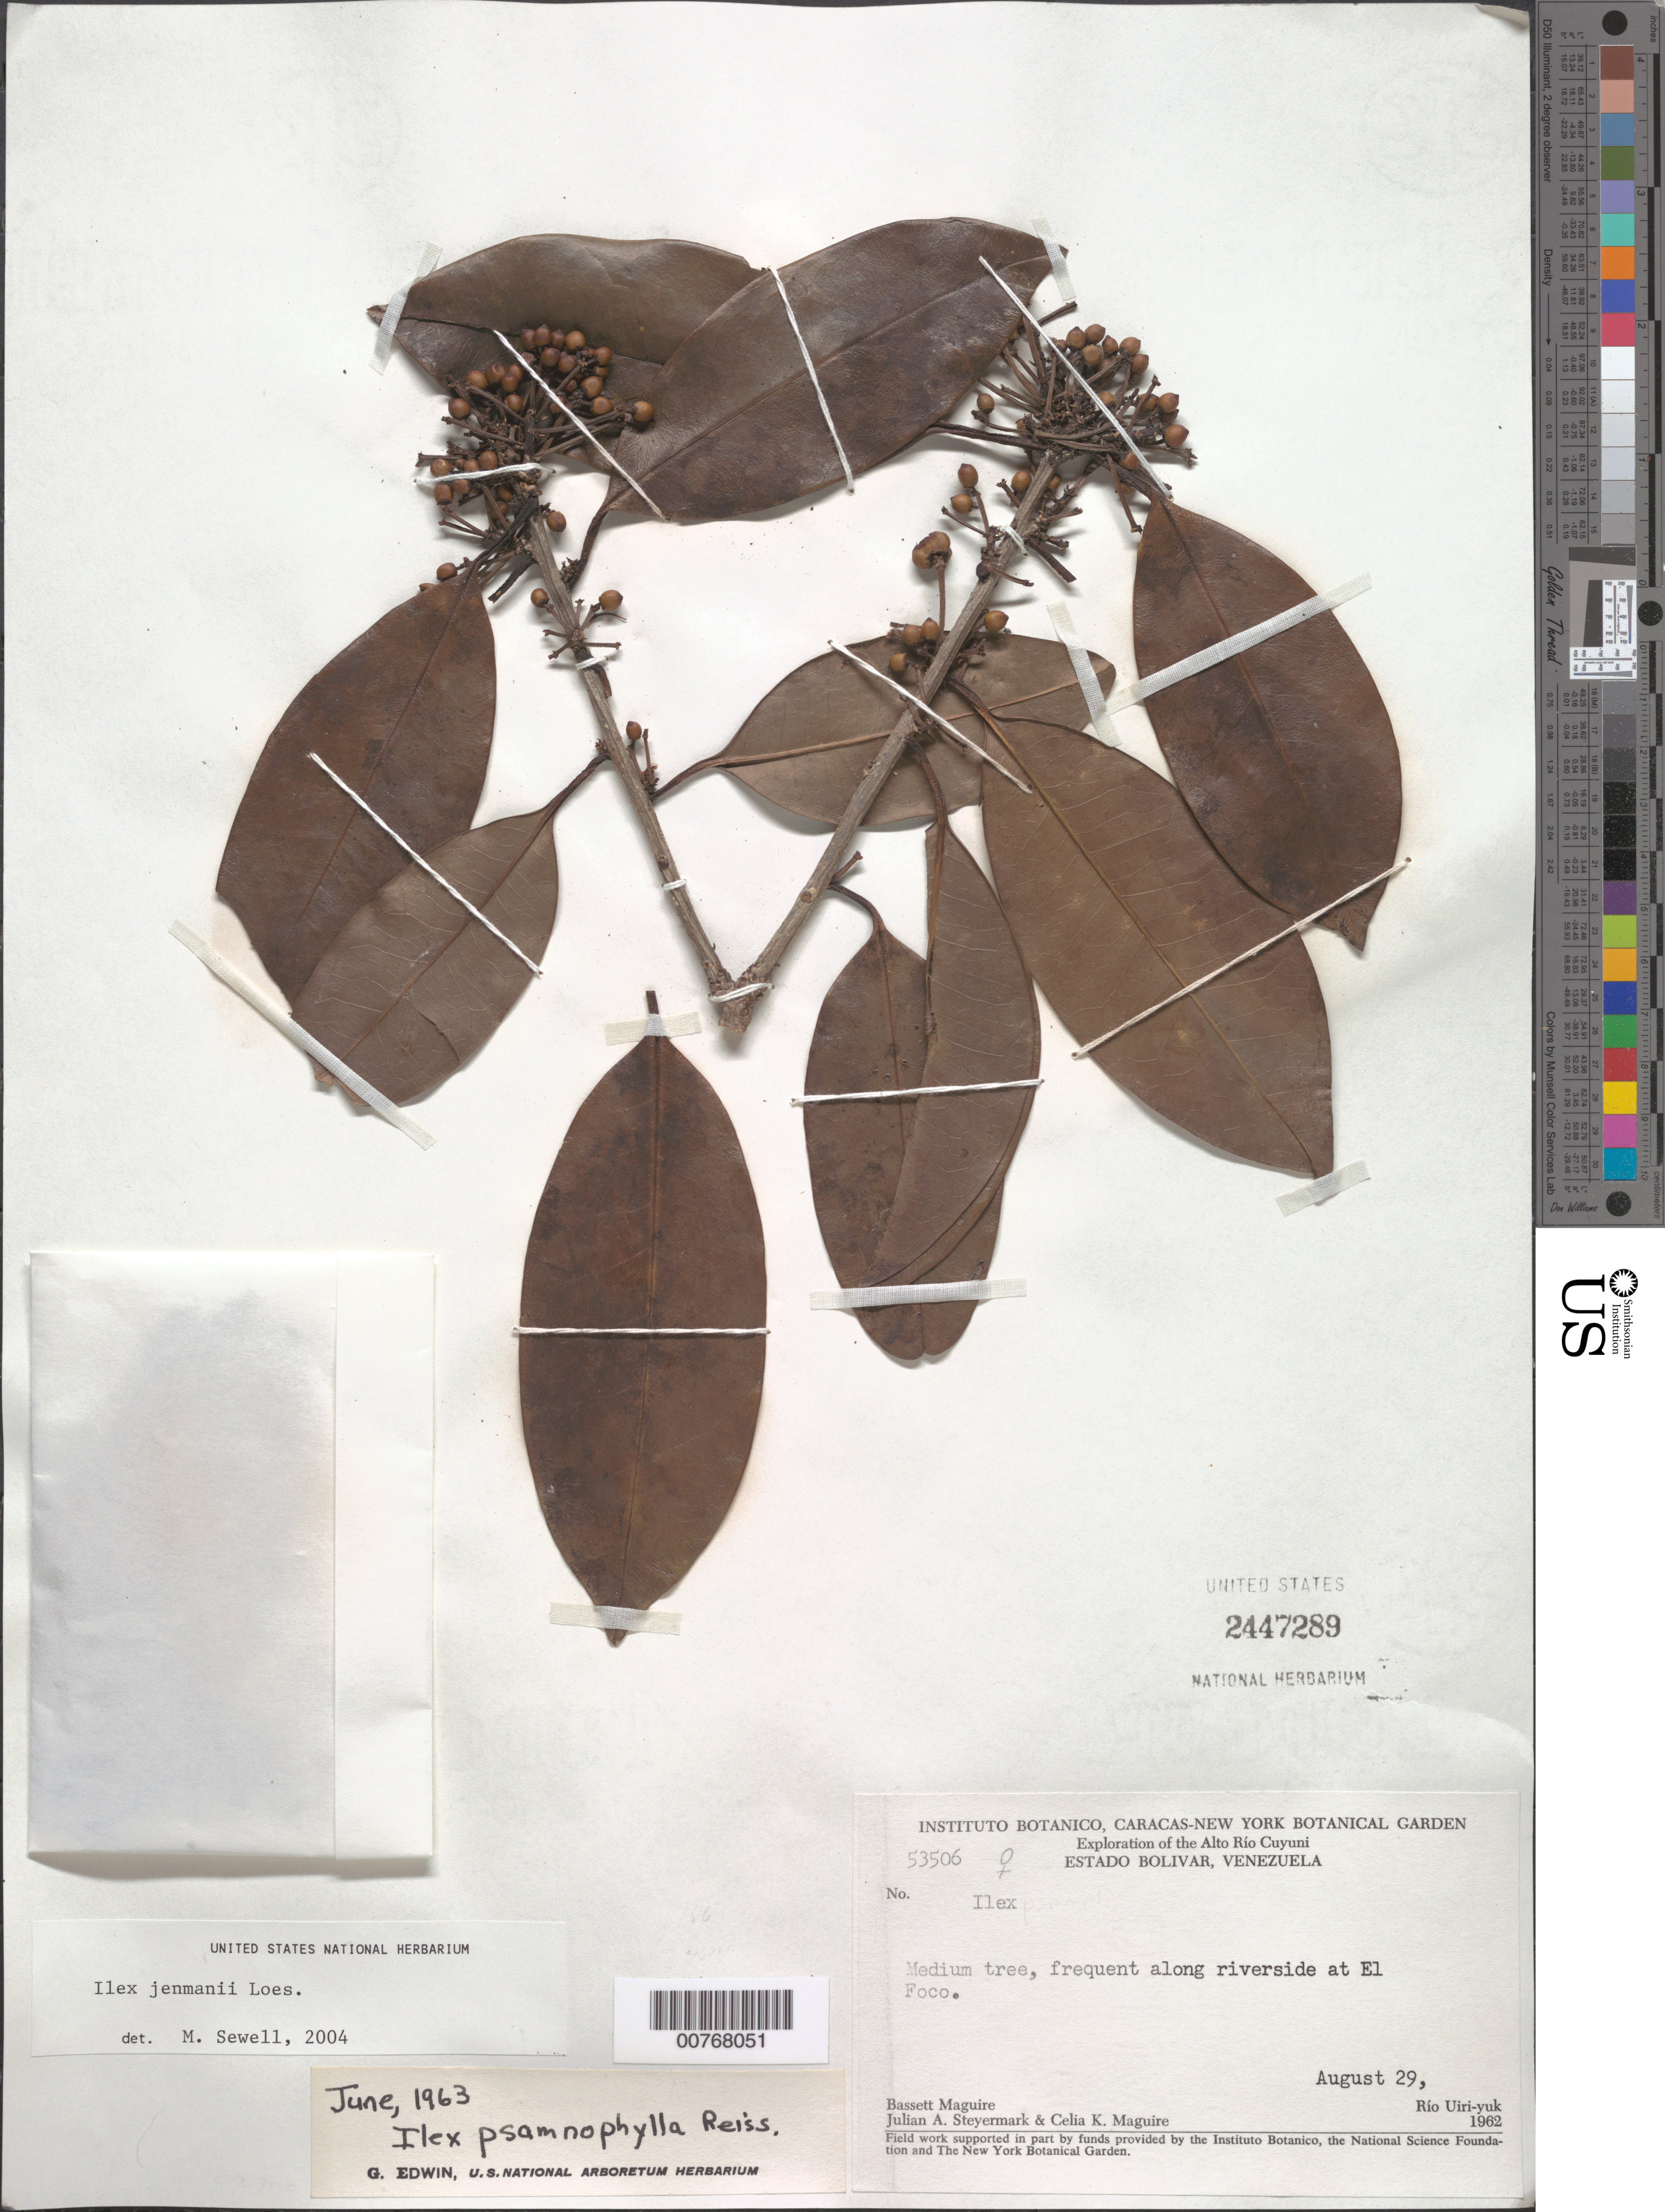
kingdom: Plantae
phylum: Tracheophyta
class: Magnoliopsida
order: Aquifoliales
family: Aquifoliaceae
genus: Ilex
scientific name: Ilex jenmanii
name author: Loes.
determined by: Sewell, M.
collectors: B. Maguire, J. Steyermark & C. K. Maguire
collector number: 53506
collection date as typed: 29-Aug-62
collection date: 1962-08-29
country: Venezuela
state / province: Bolívar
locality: Alto Río Cuyuni, El Foco, Río Uiri-yuk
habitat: Along riverside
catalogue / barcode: US 2447289